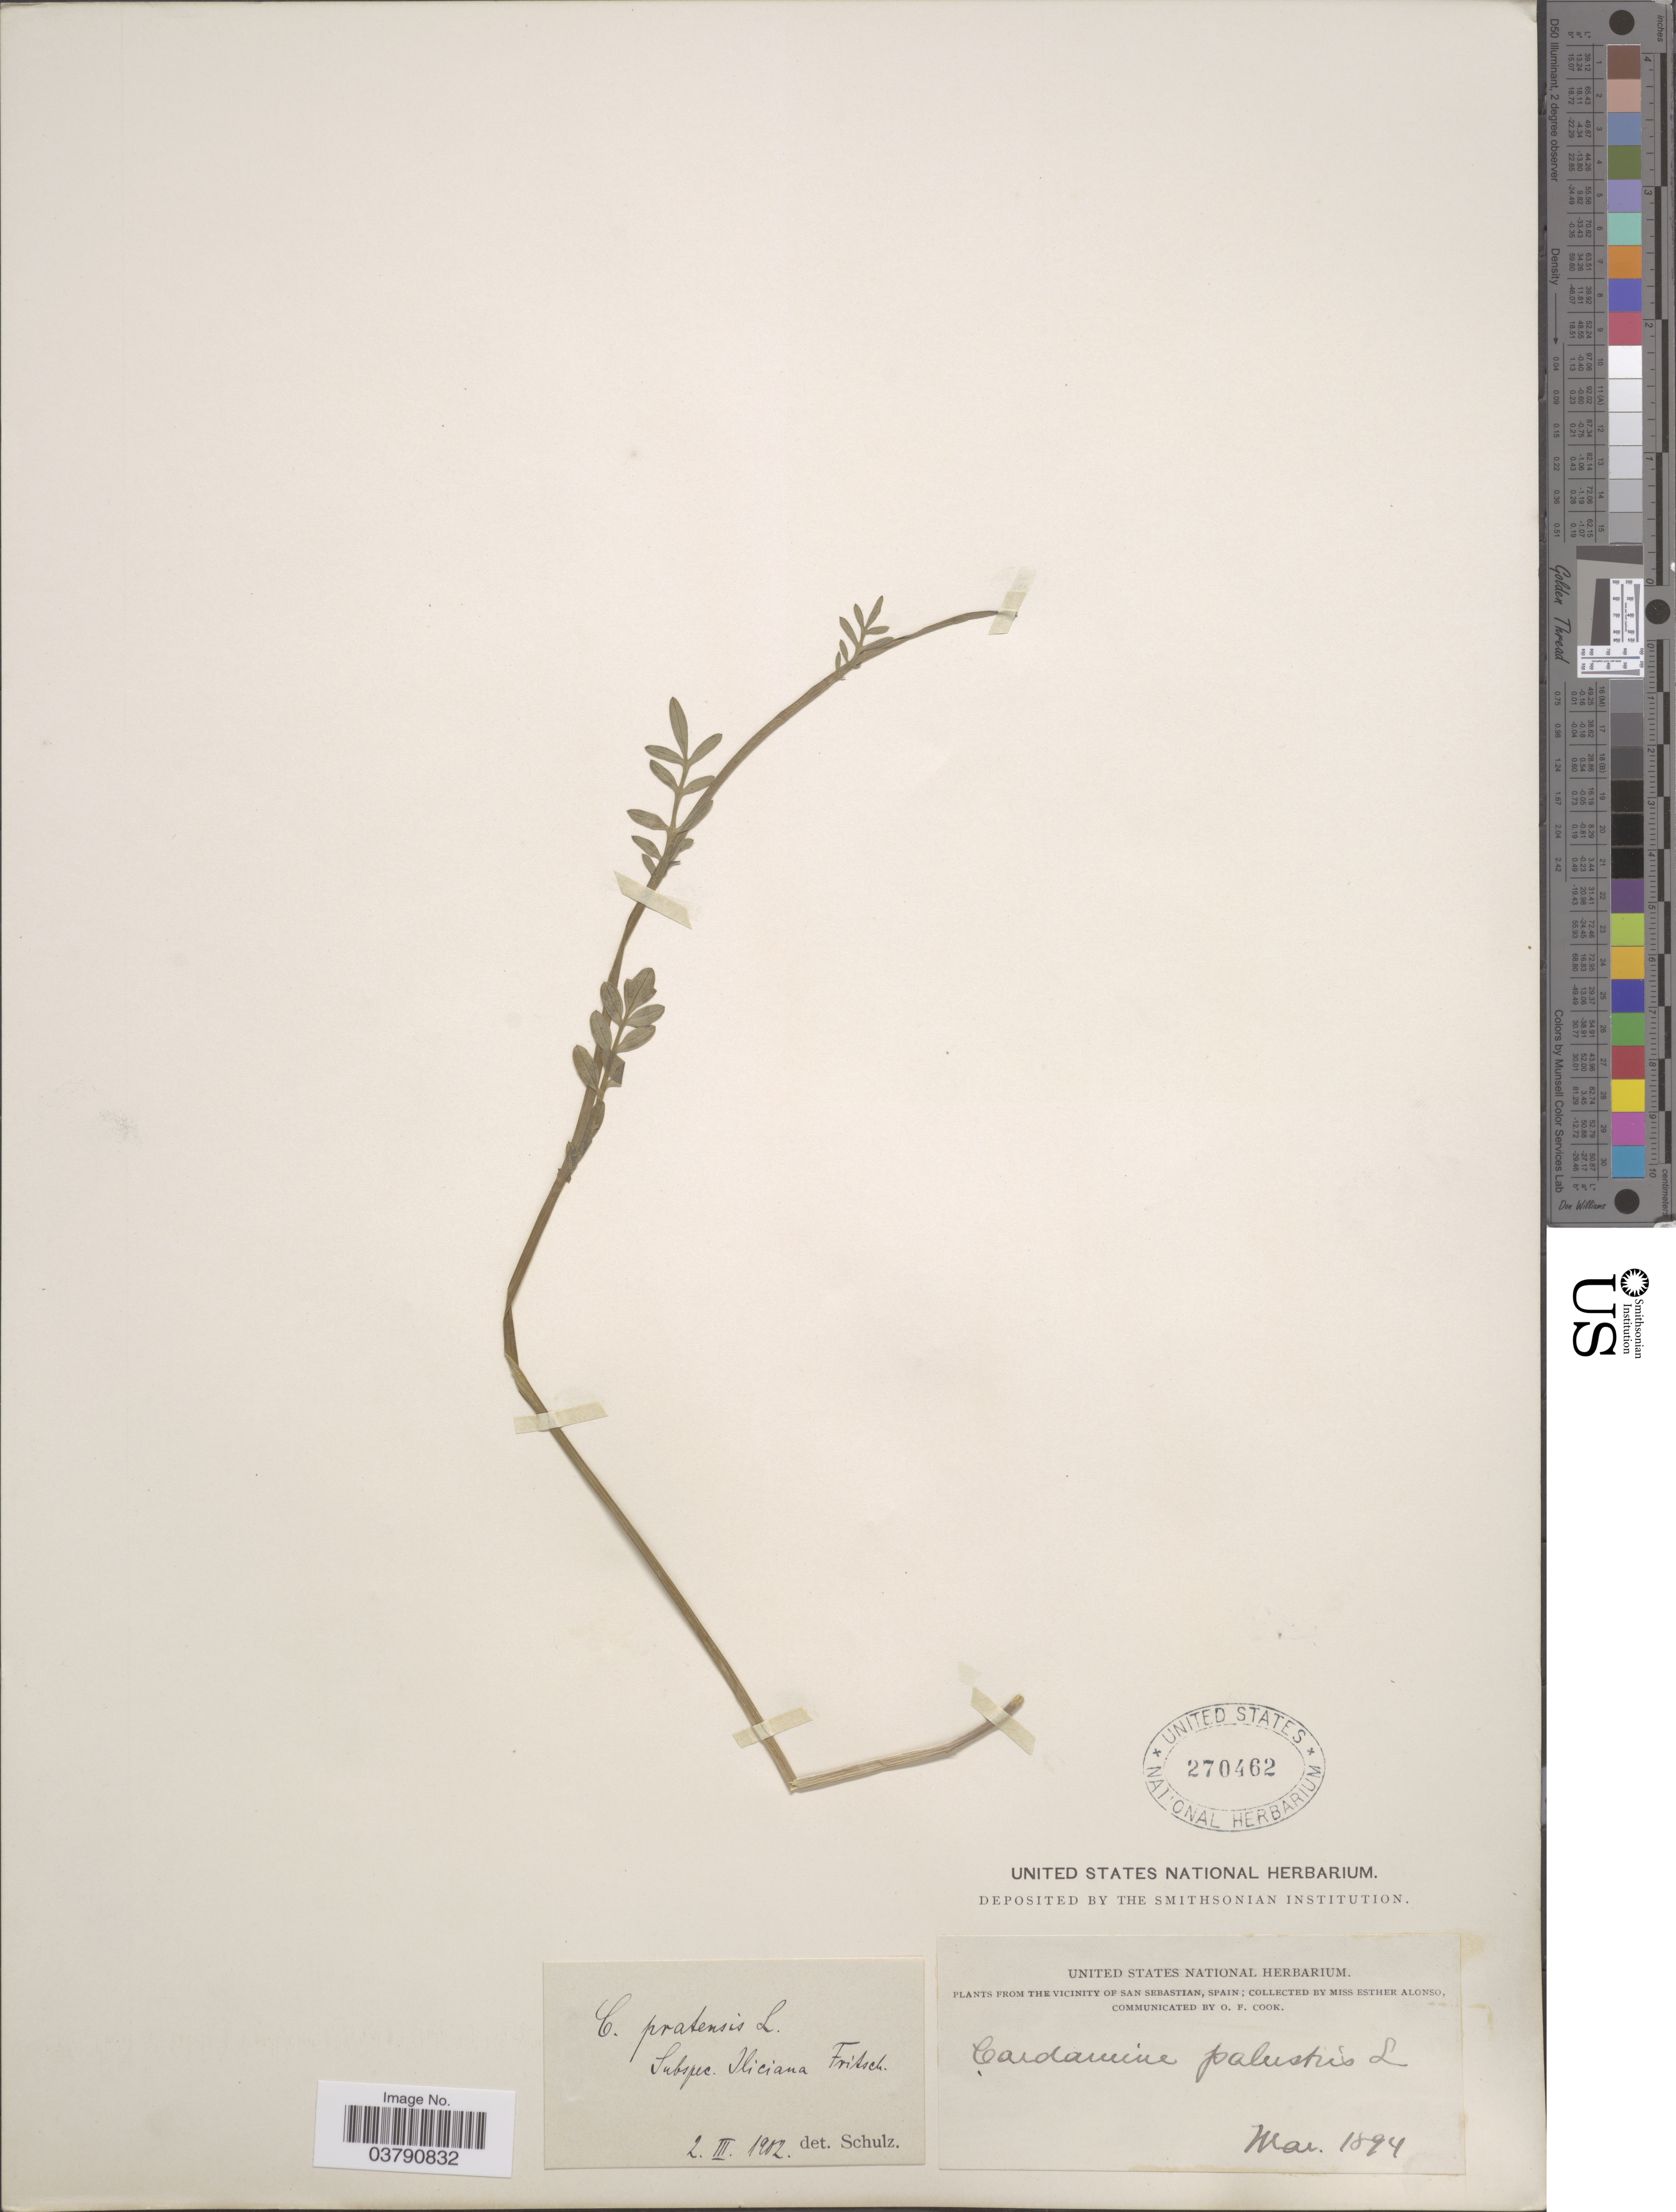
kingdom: Plantae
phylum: Tracheophyta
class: Magnoliopsida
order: Brassicales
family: Brassicaceae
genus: Cardamine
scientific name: Cardamine pratensis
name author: L.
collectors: E. Alonso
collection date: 1894-03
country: Spain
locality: The vicinity of San Sebastian.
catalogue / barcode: US 270462